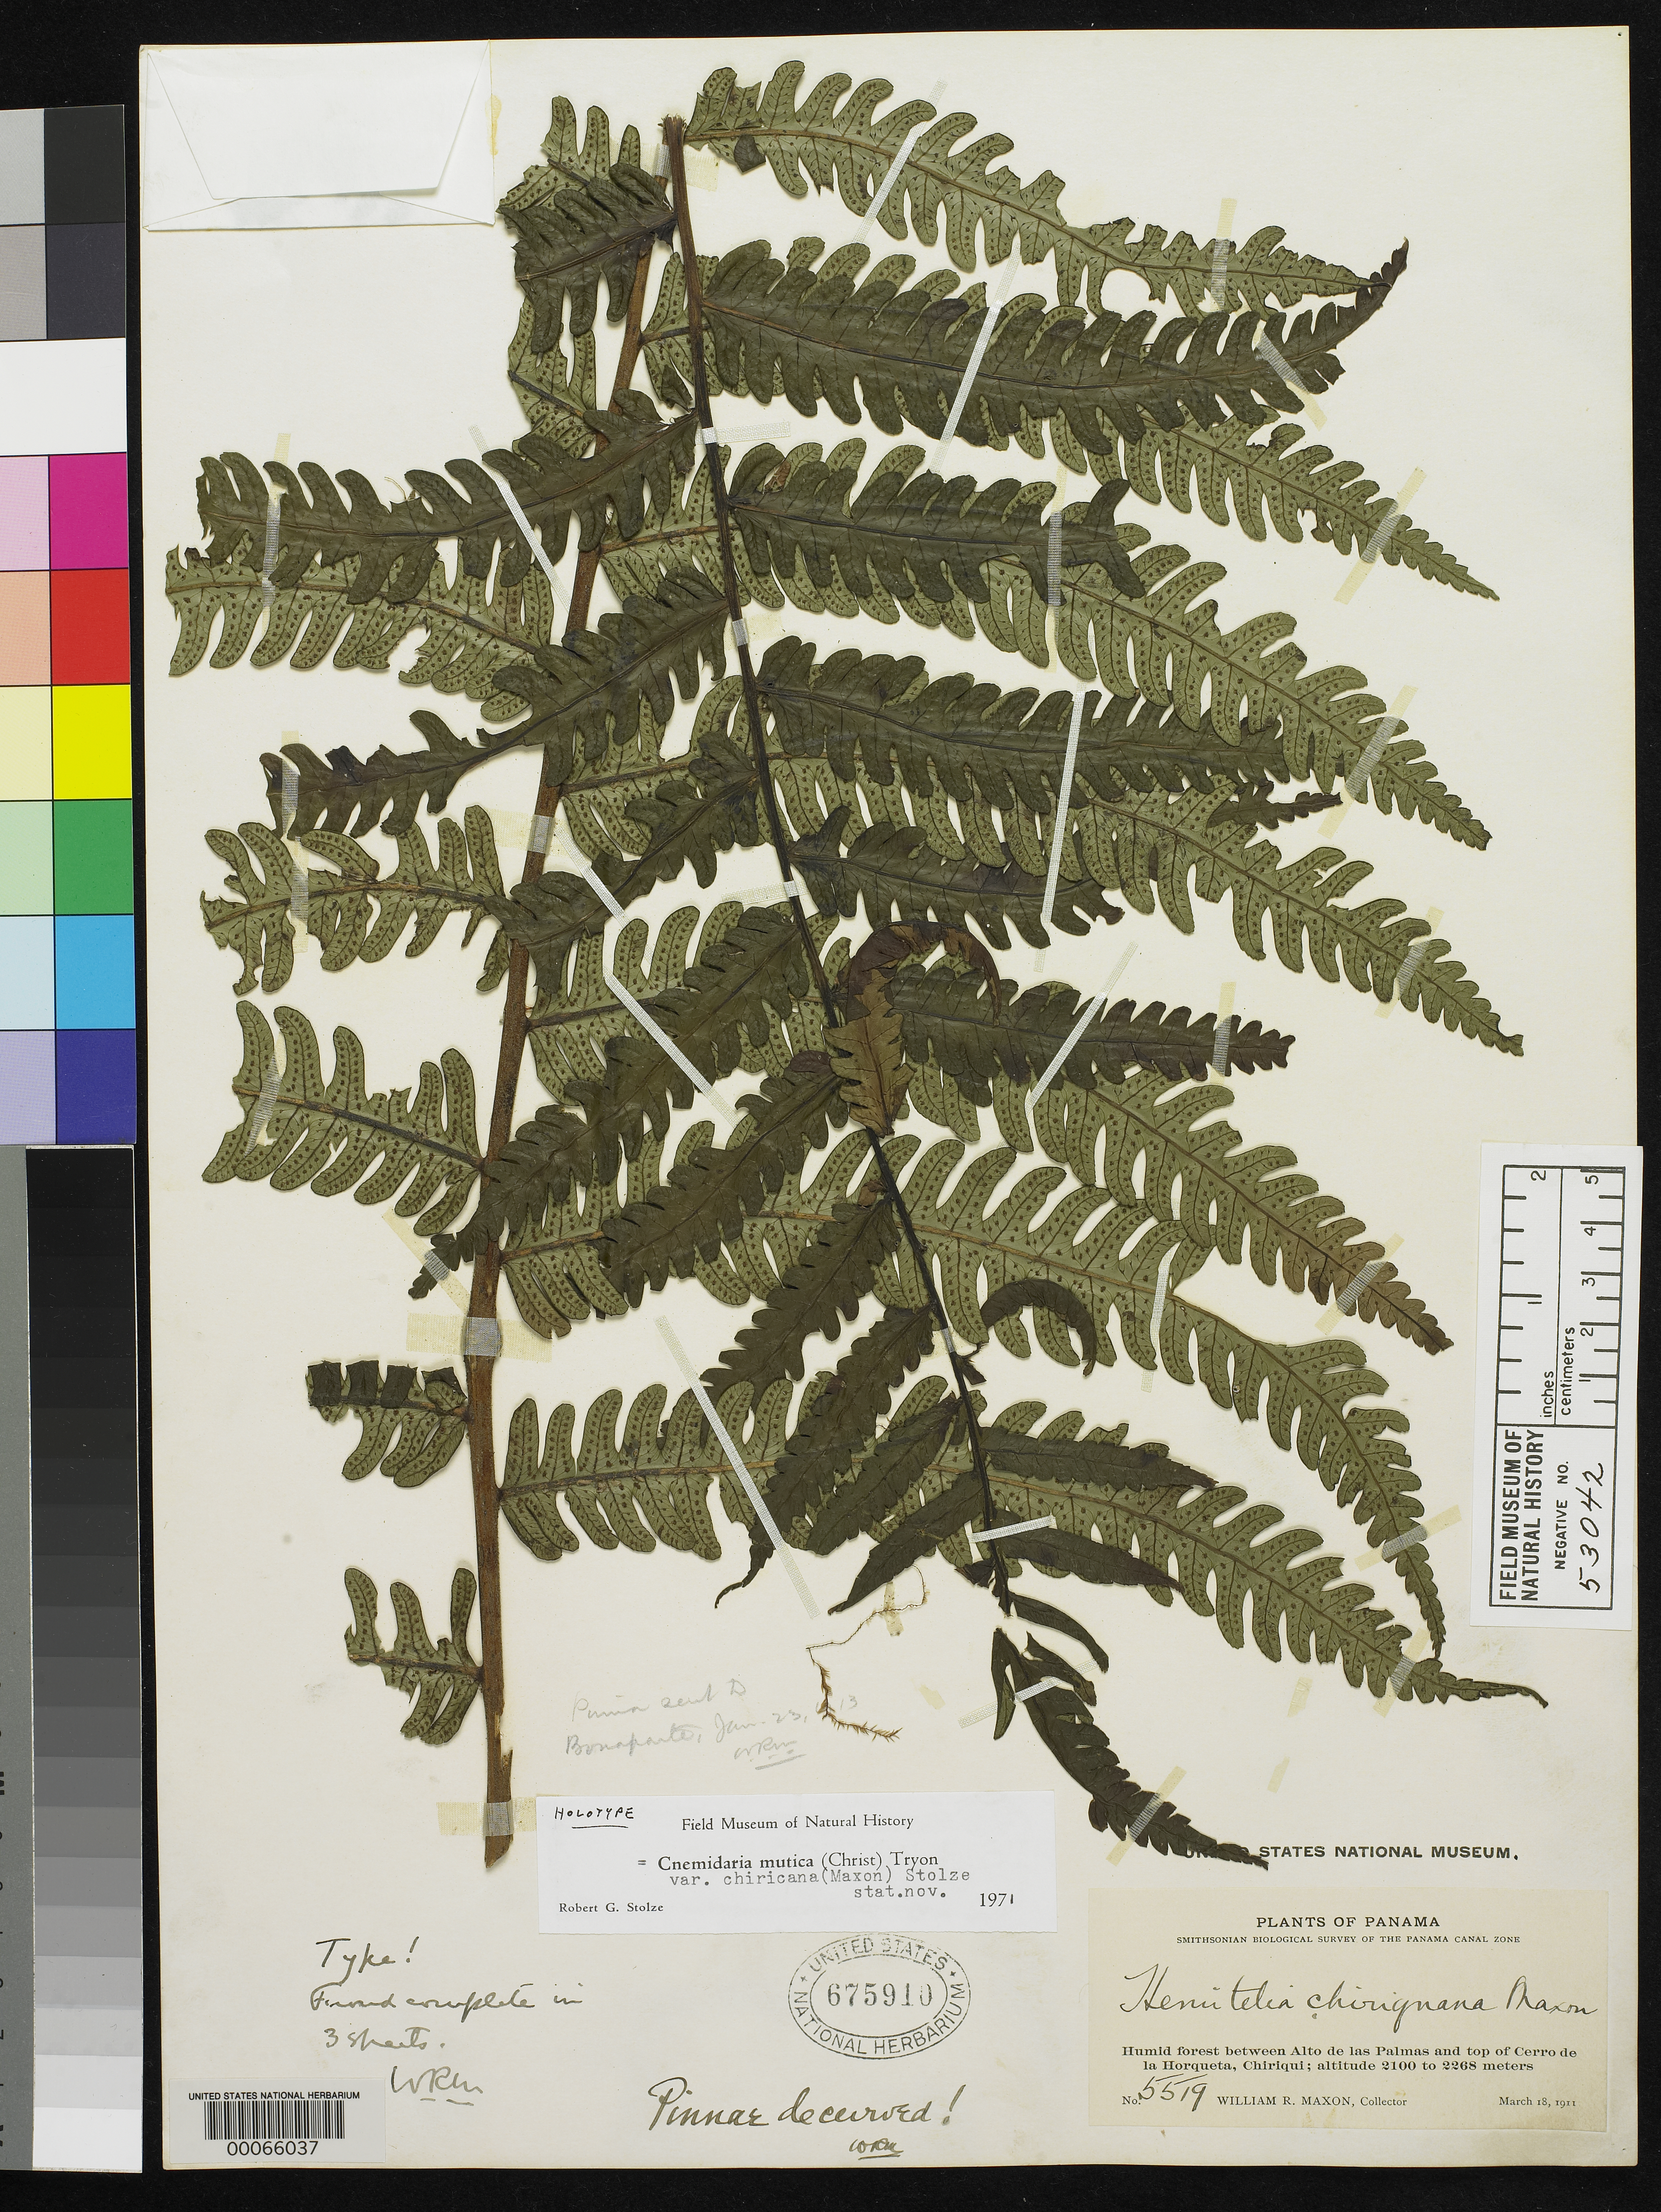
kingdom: Plantae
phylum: Tracheophyta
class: Polypodiopsida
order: Cyatheales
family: Cyatheaceae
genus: Hemitelia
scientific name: Hemitelia chiricana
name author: Maxon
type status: Holotype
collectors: W. R. Maxon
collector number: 5519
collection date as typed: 18 Mar 1911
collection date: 1911-03-18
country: Panama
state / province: Chiriquí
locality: Between Alto de Las Palmas & top of Cerro de La Horqueta.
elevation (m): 2100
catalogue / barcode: US 675910